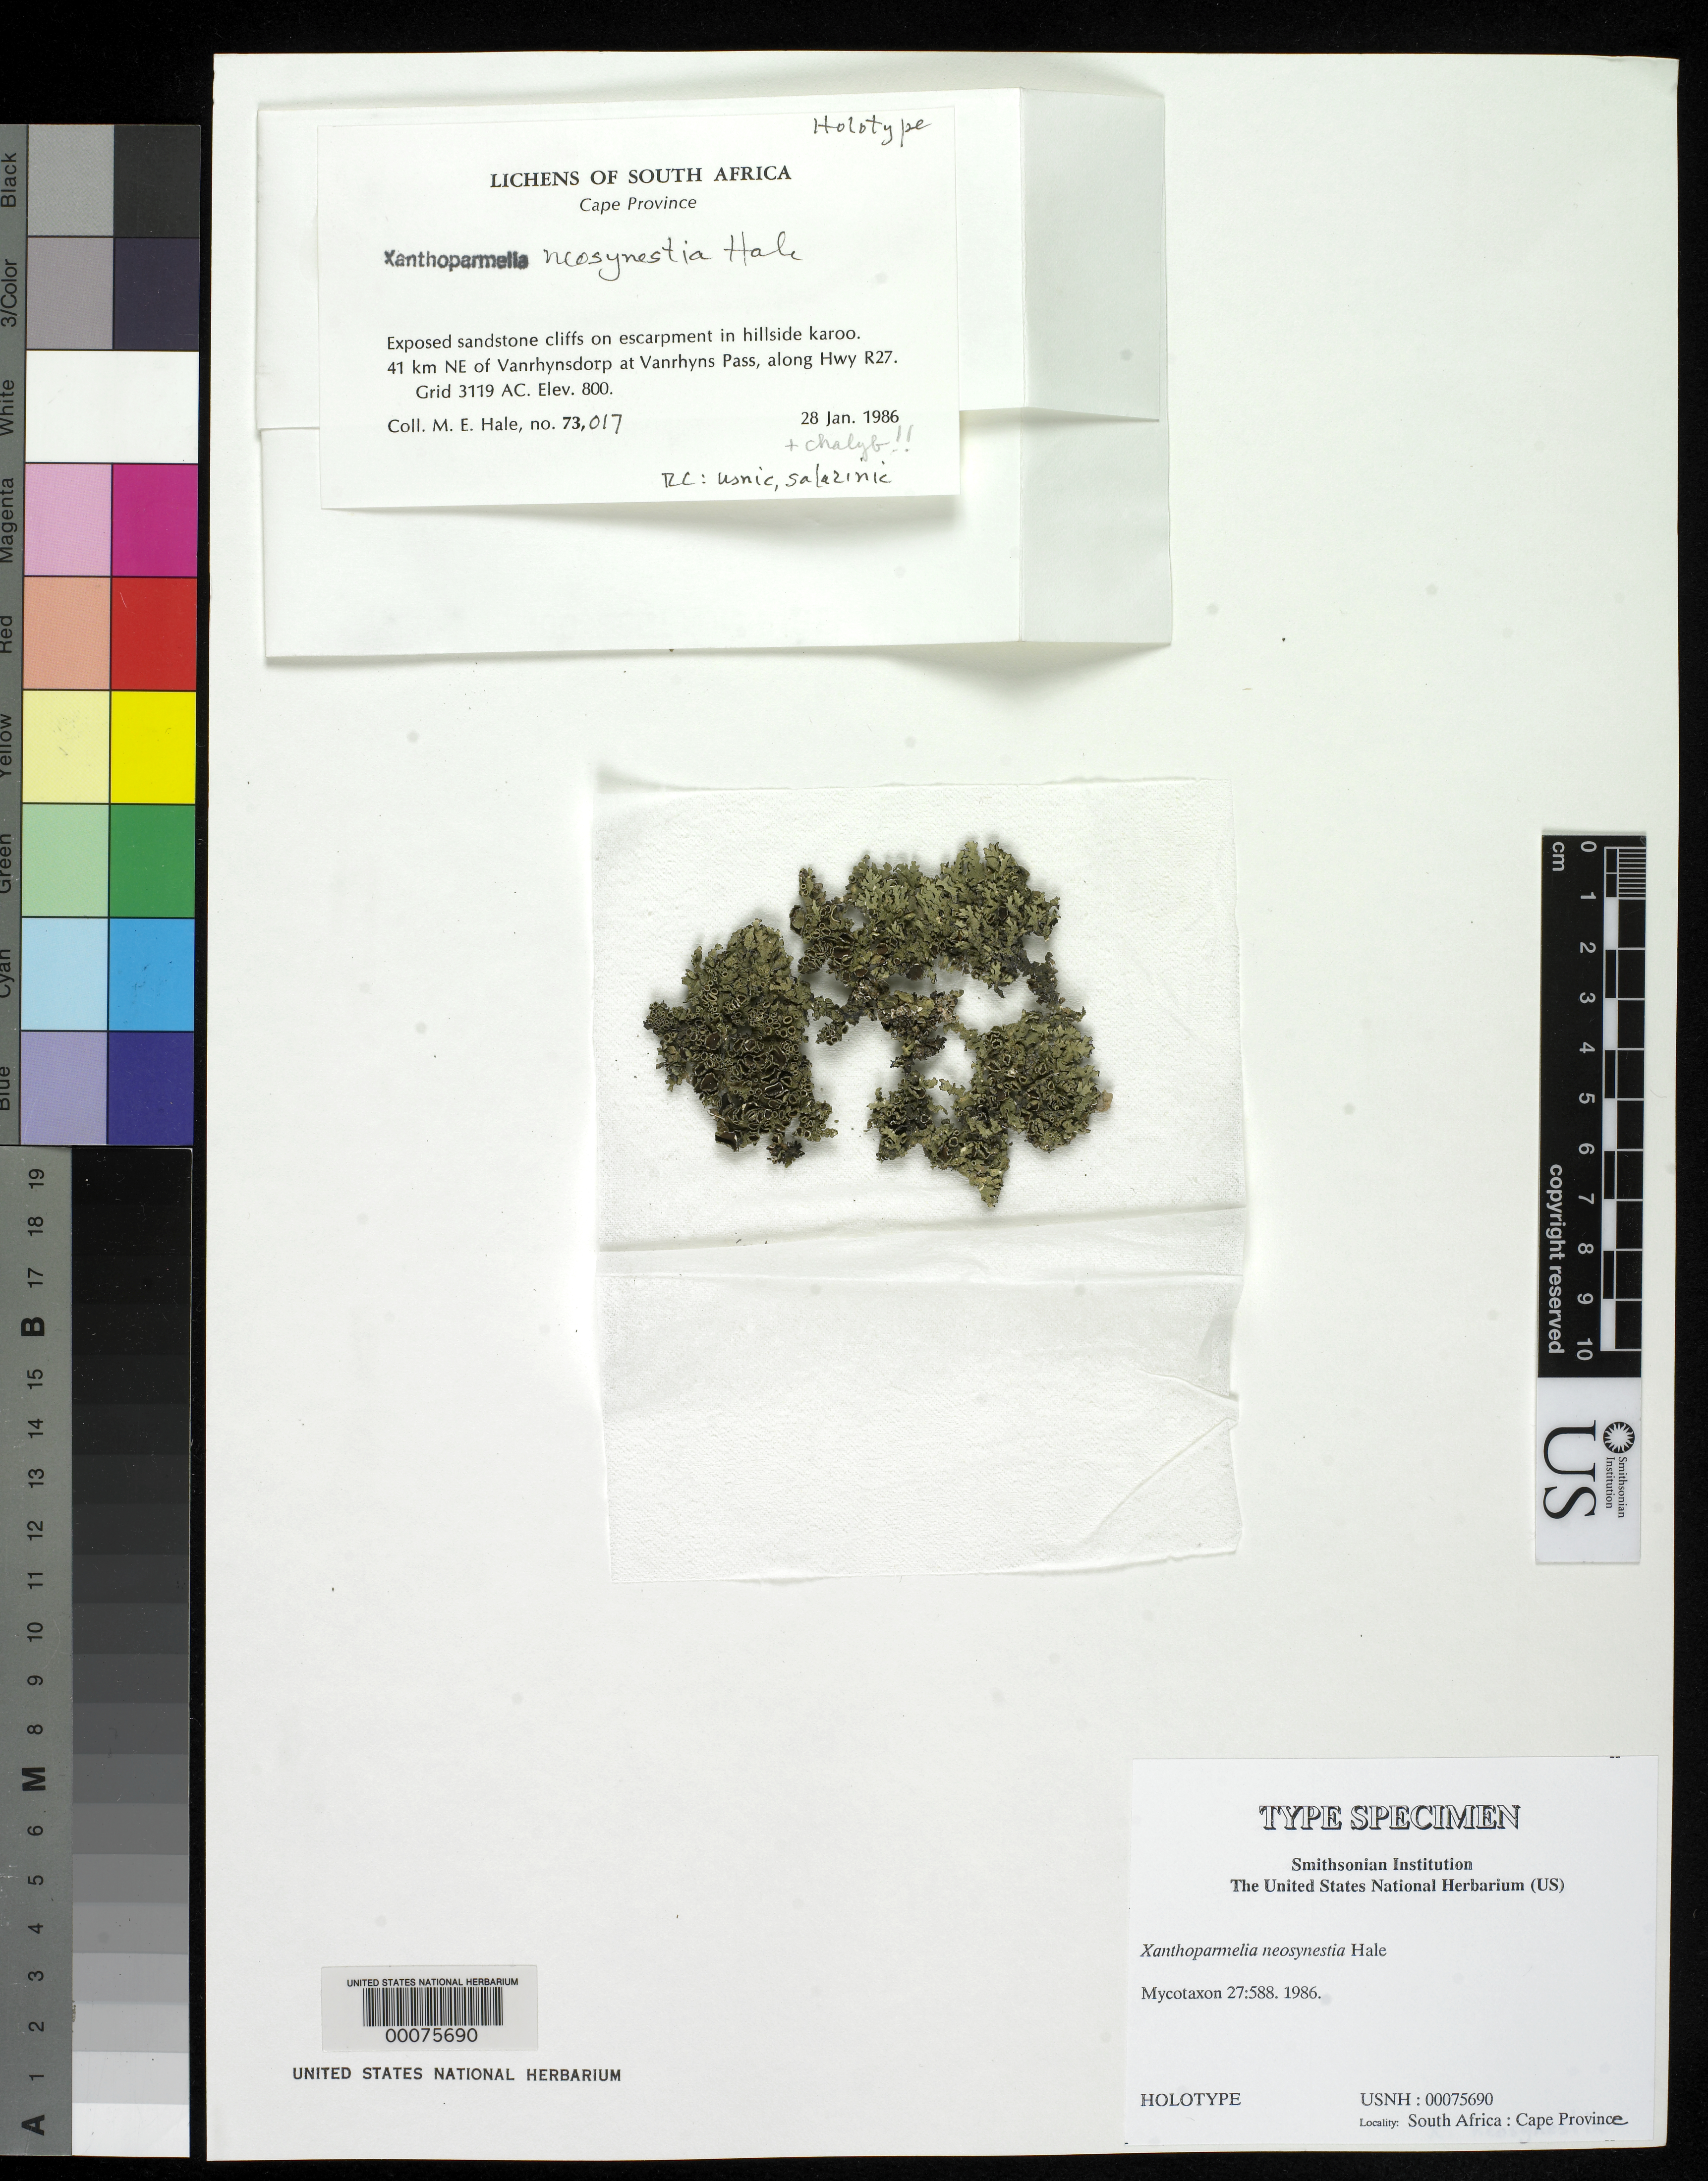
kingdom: Fungi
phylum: Ascomycota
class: Lecanoromycetes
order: Lecanorales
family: Parmeliaceae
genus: Xanthoparmelia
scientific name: Xanthoparmelia neosynestia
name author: Hale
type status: Holotype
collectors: M. Hale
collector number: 73017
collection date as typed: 28 Jan 1986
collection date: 1986-01-28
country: South Africa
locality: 41 km NE of Van Rhynsdorp at Van Rhyns Pass, along Hwy R27, Grid 3119, exposed sandstone cliffs on escarpment in hillside karoo.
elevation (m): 800